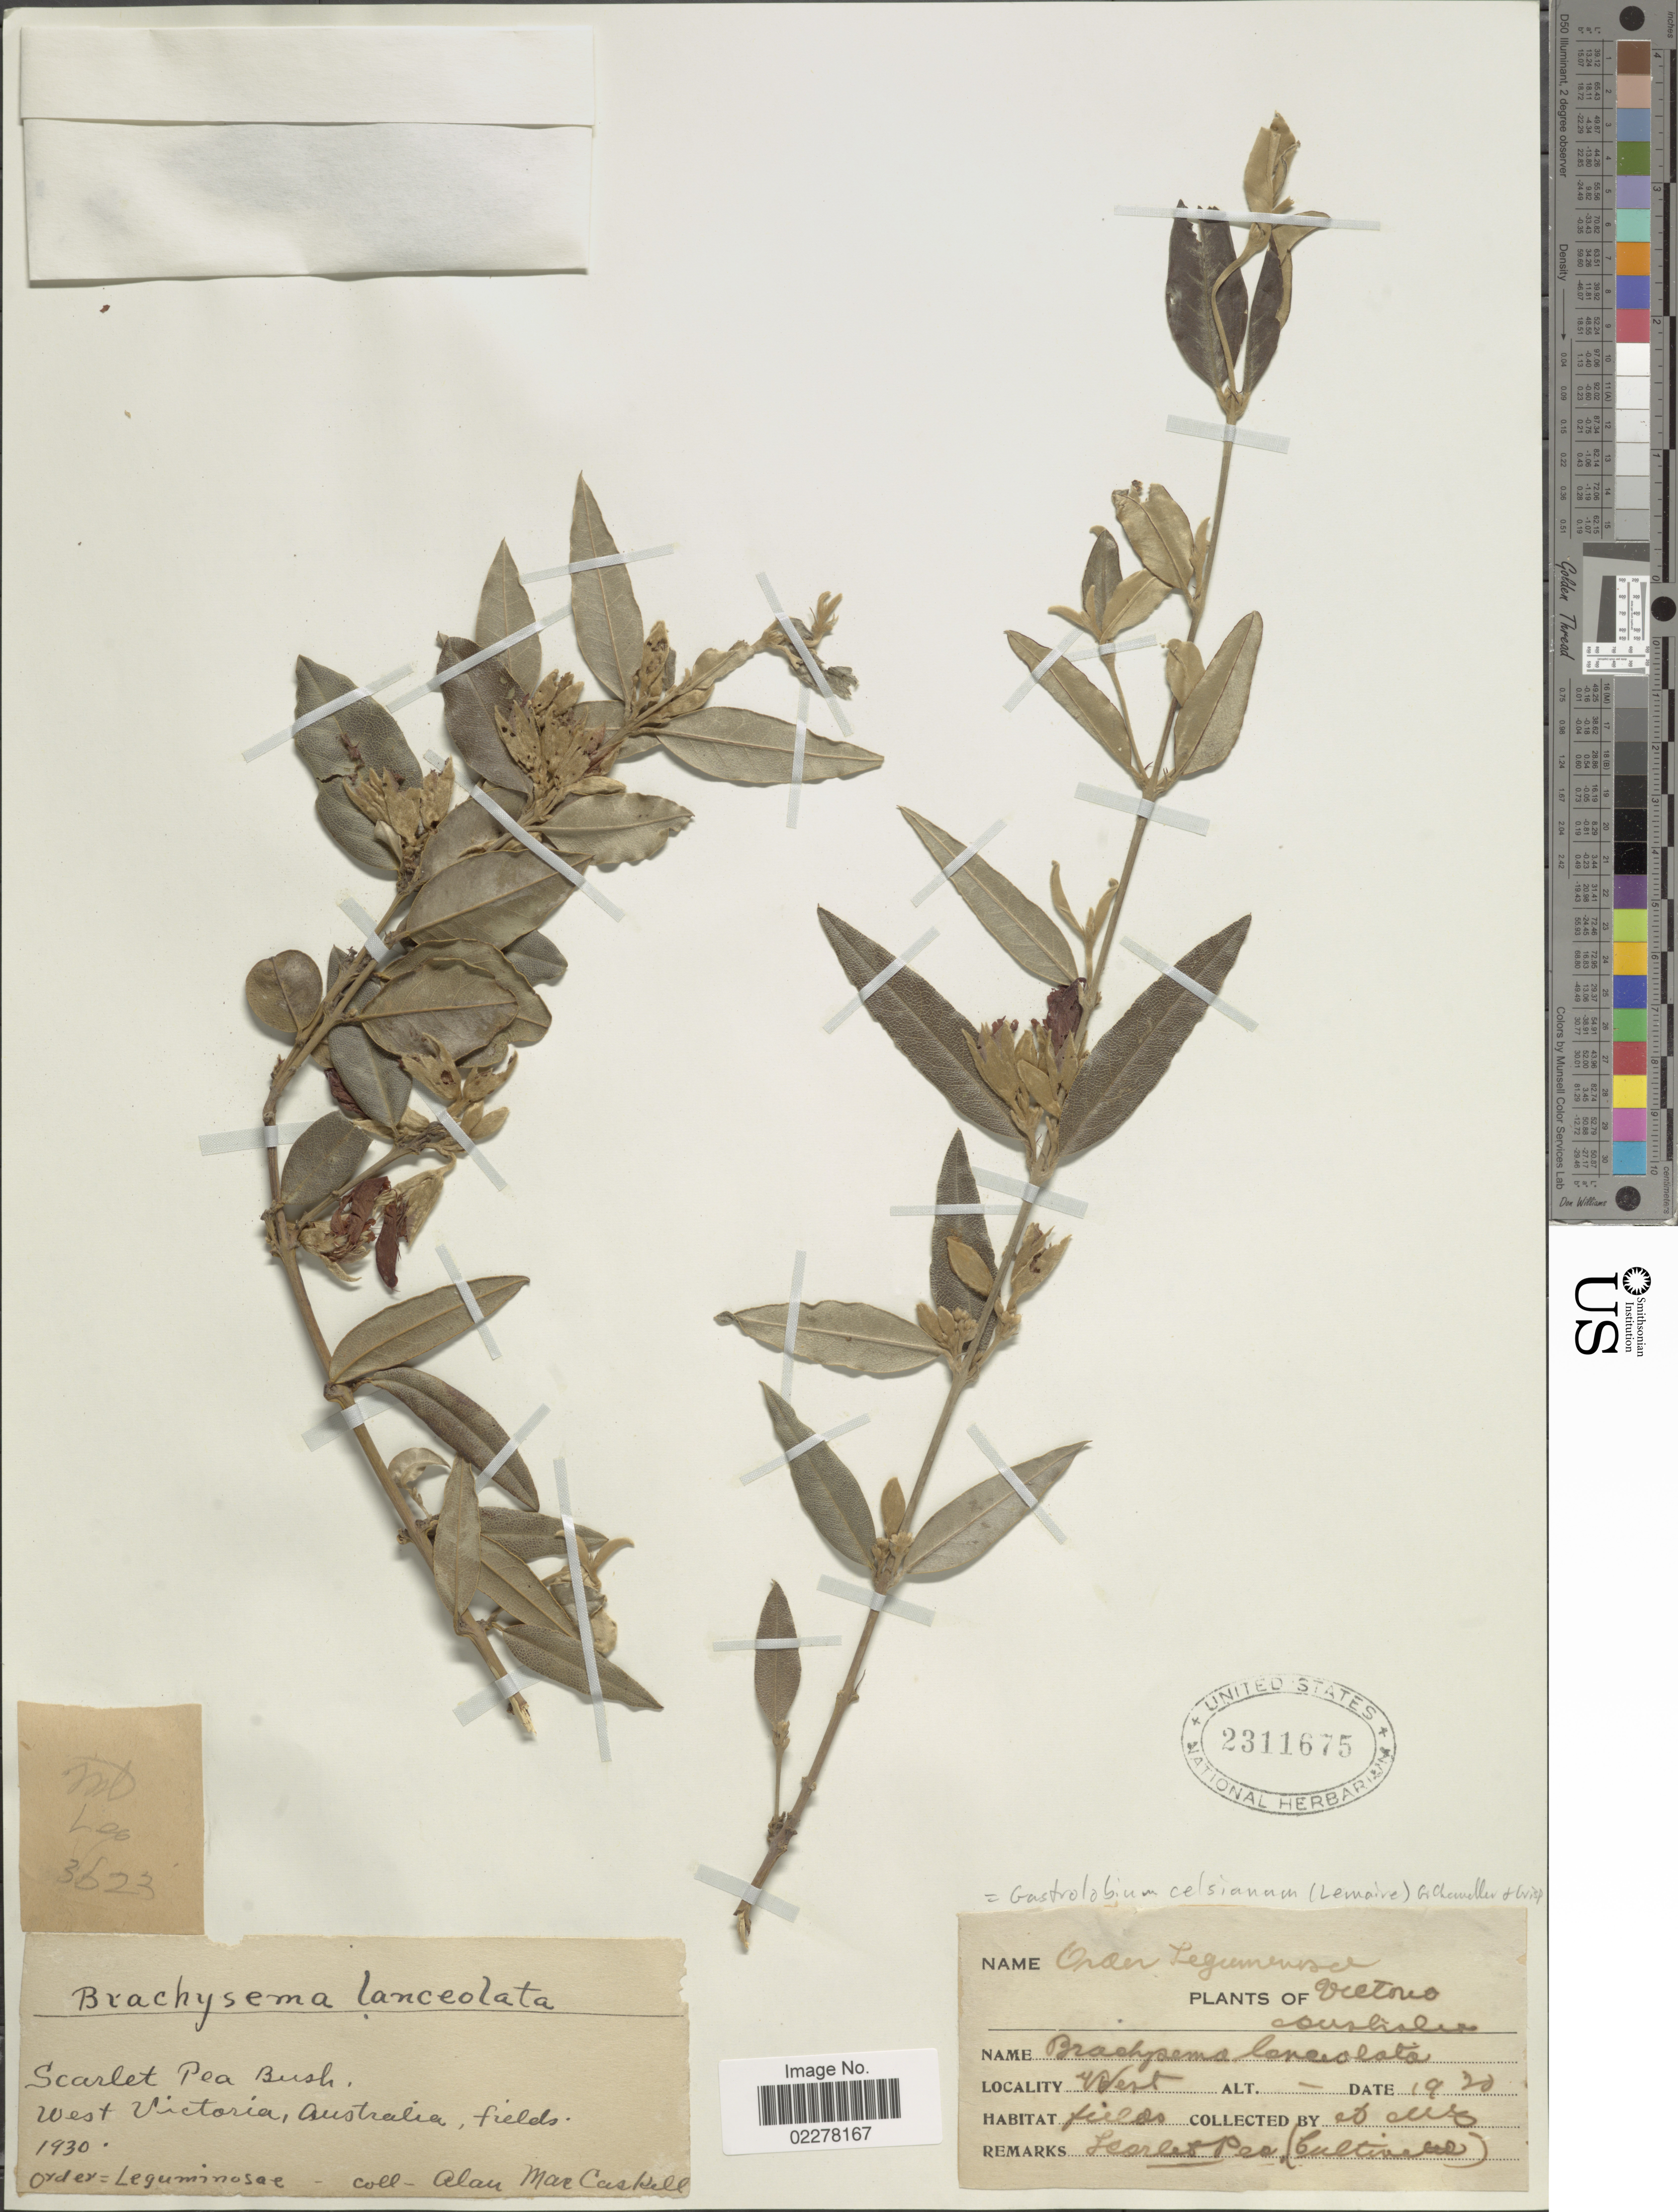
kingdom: Plantae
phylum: Tracheophyta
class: Magnoliopsida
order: Fabales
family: Fabaceae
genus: Gastrolobium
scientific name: Gastrolobium celsianum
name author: (Lem.) G. Chandler & Crisp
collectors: A. MacCaskill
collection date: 1930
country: Australia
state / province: Victoria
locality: Vietneo. West Victoria, fields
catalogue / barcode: US 2311675